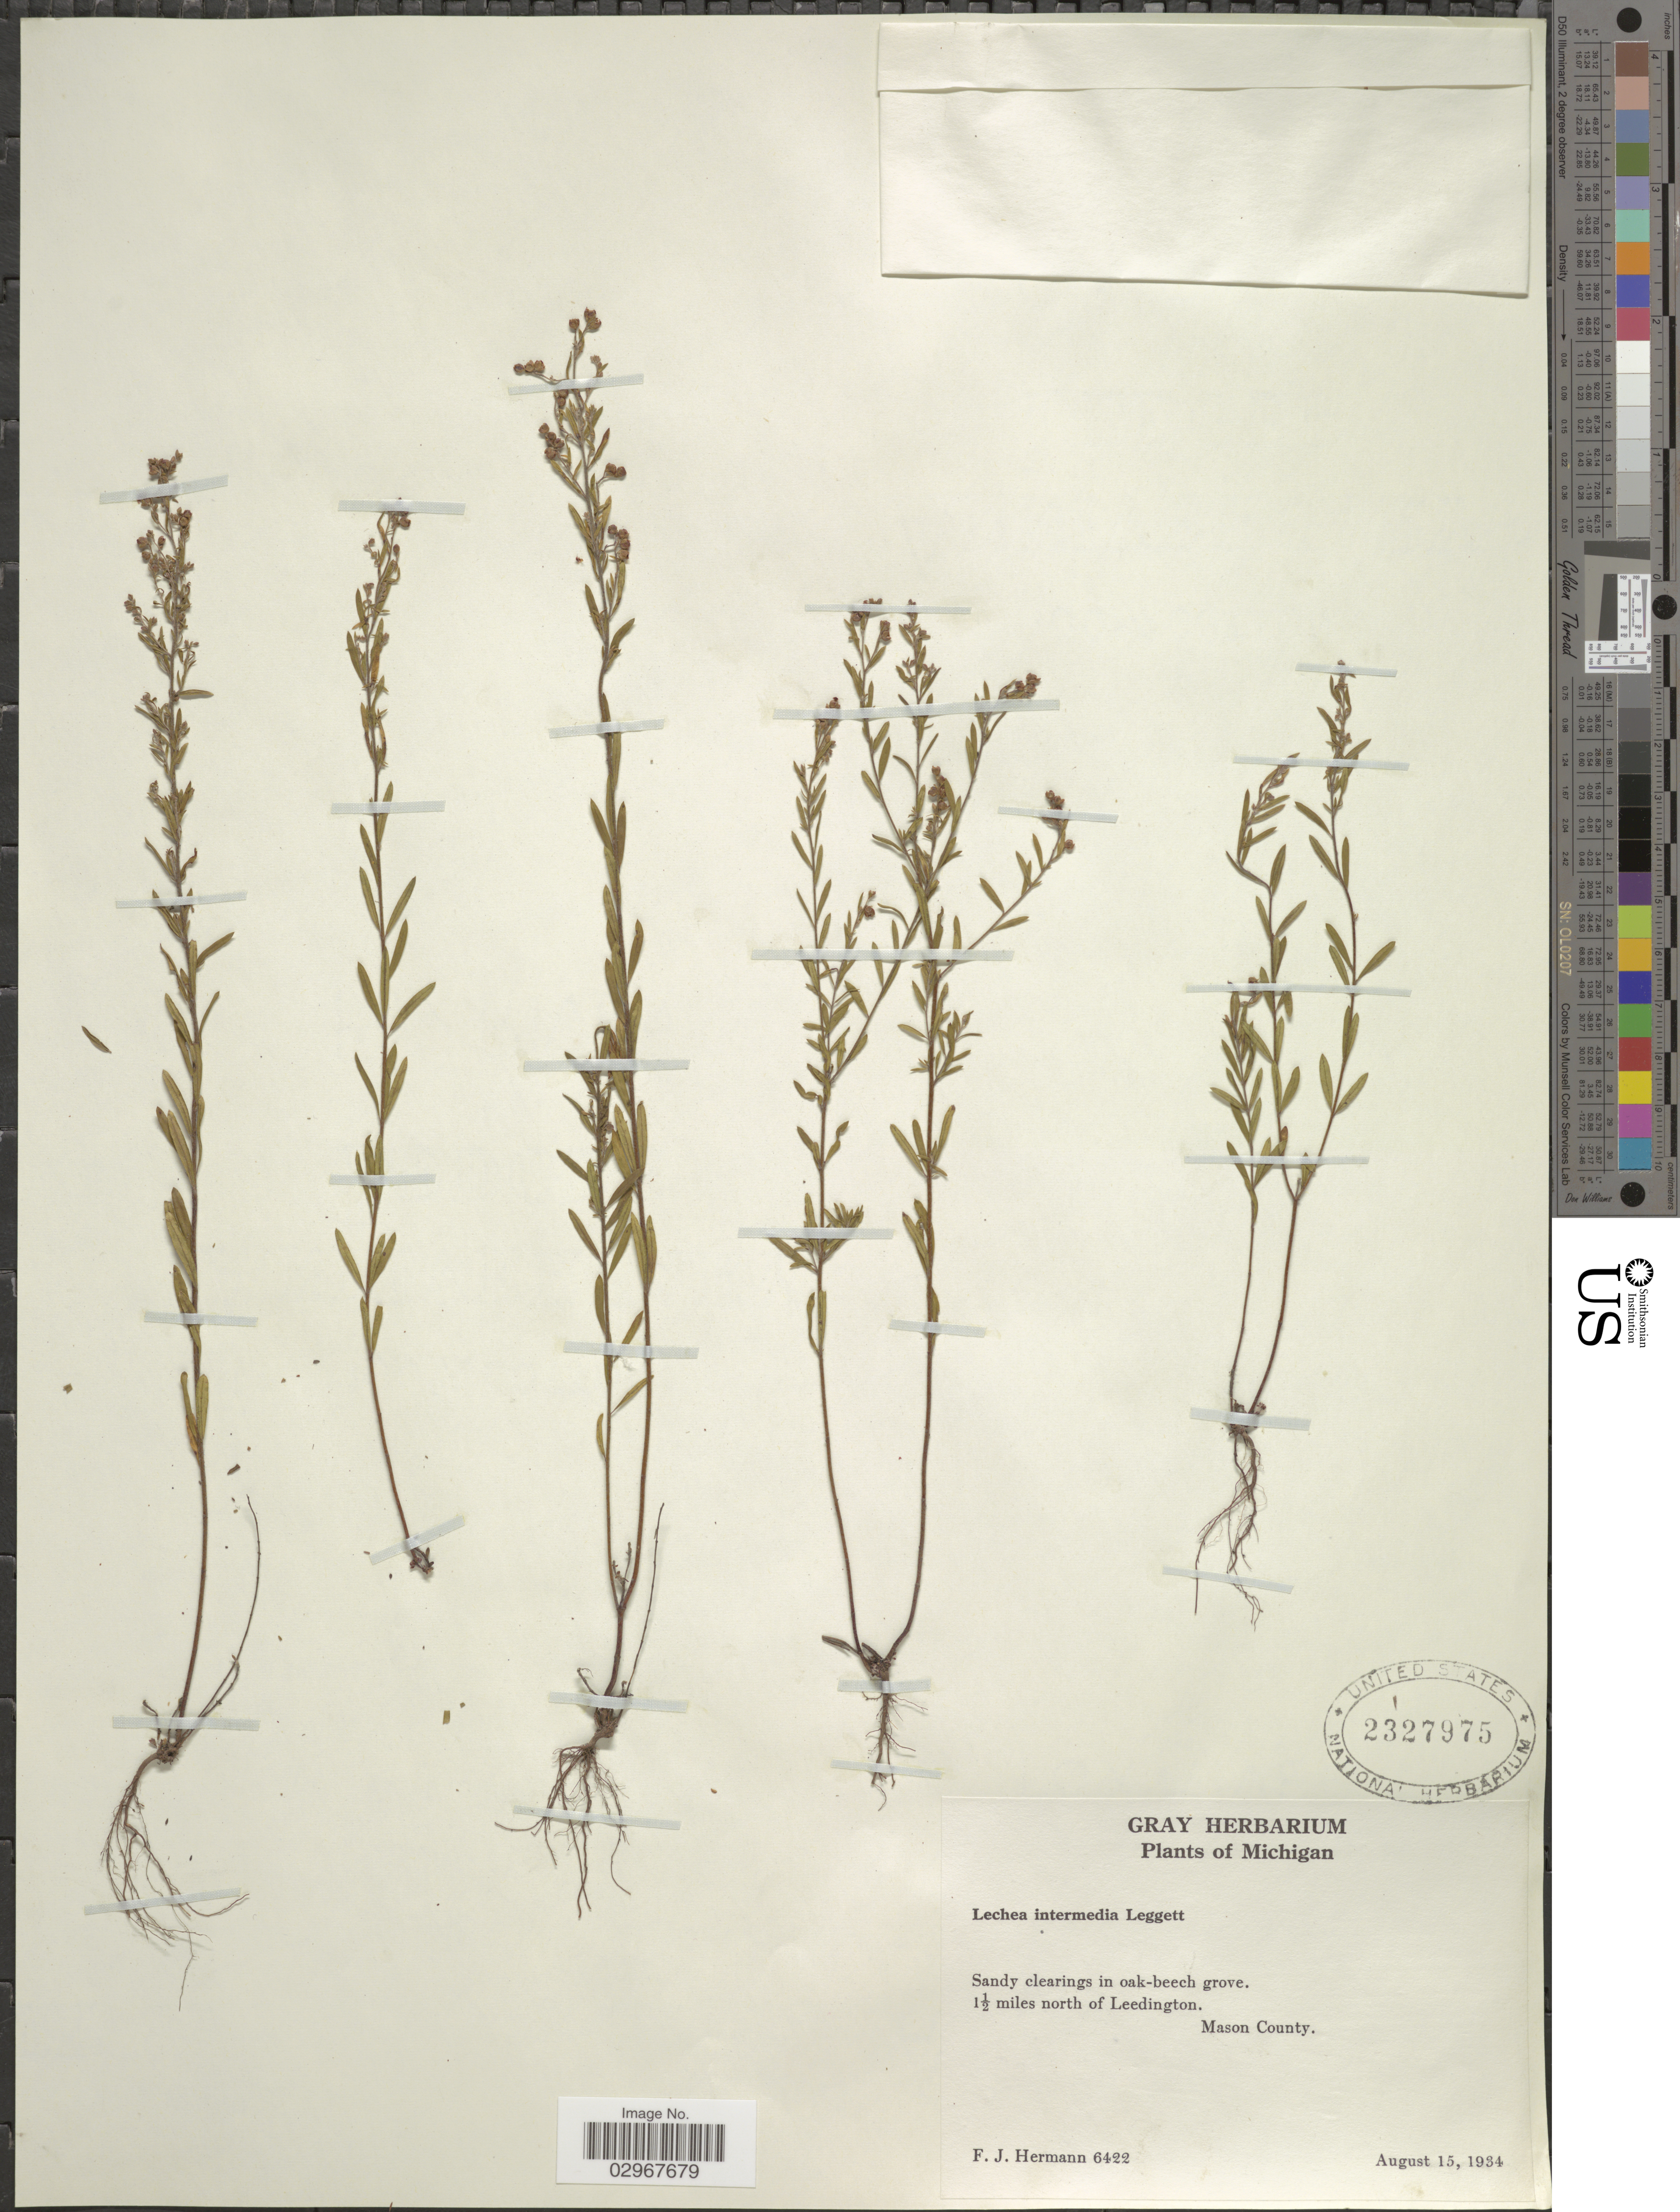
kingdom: Plantae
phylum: Tracheophyta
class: Magnoliopsida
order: Malvales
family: Cistaceae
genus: Lechea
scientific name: Lechea intermedia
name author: Legg. ex Britton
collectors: F. J. Hermann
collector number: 6422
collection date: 1934-08-15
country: United States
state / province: Michigan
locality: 1½ miles north of Leedington. Mason County.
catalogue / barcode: US 2327975